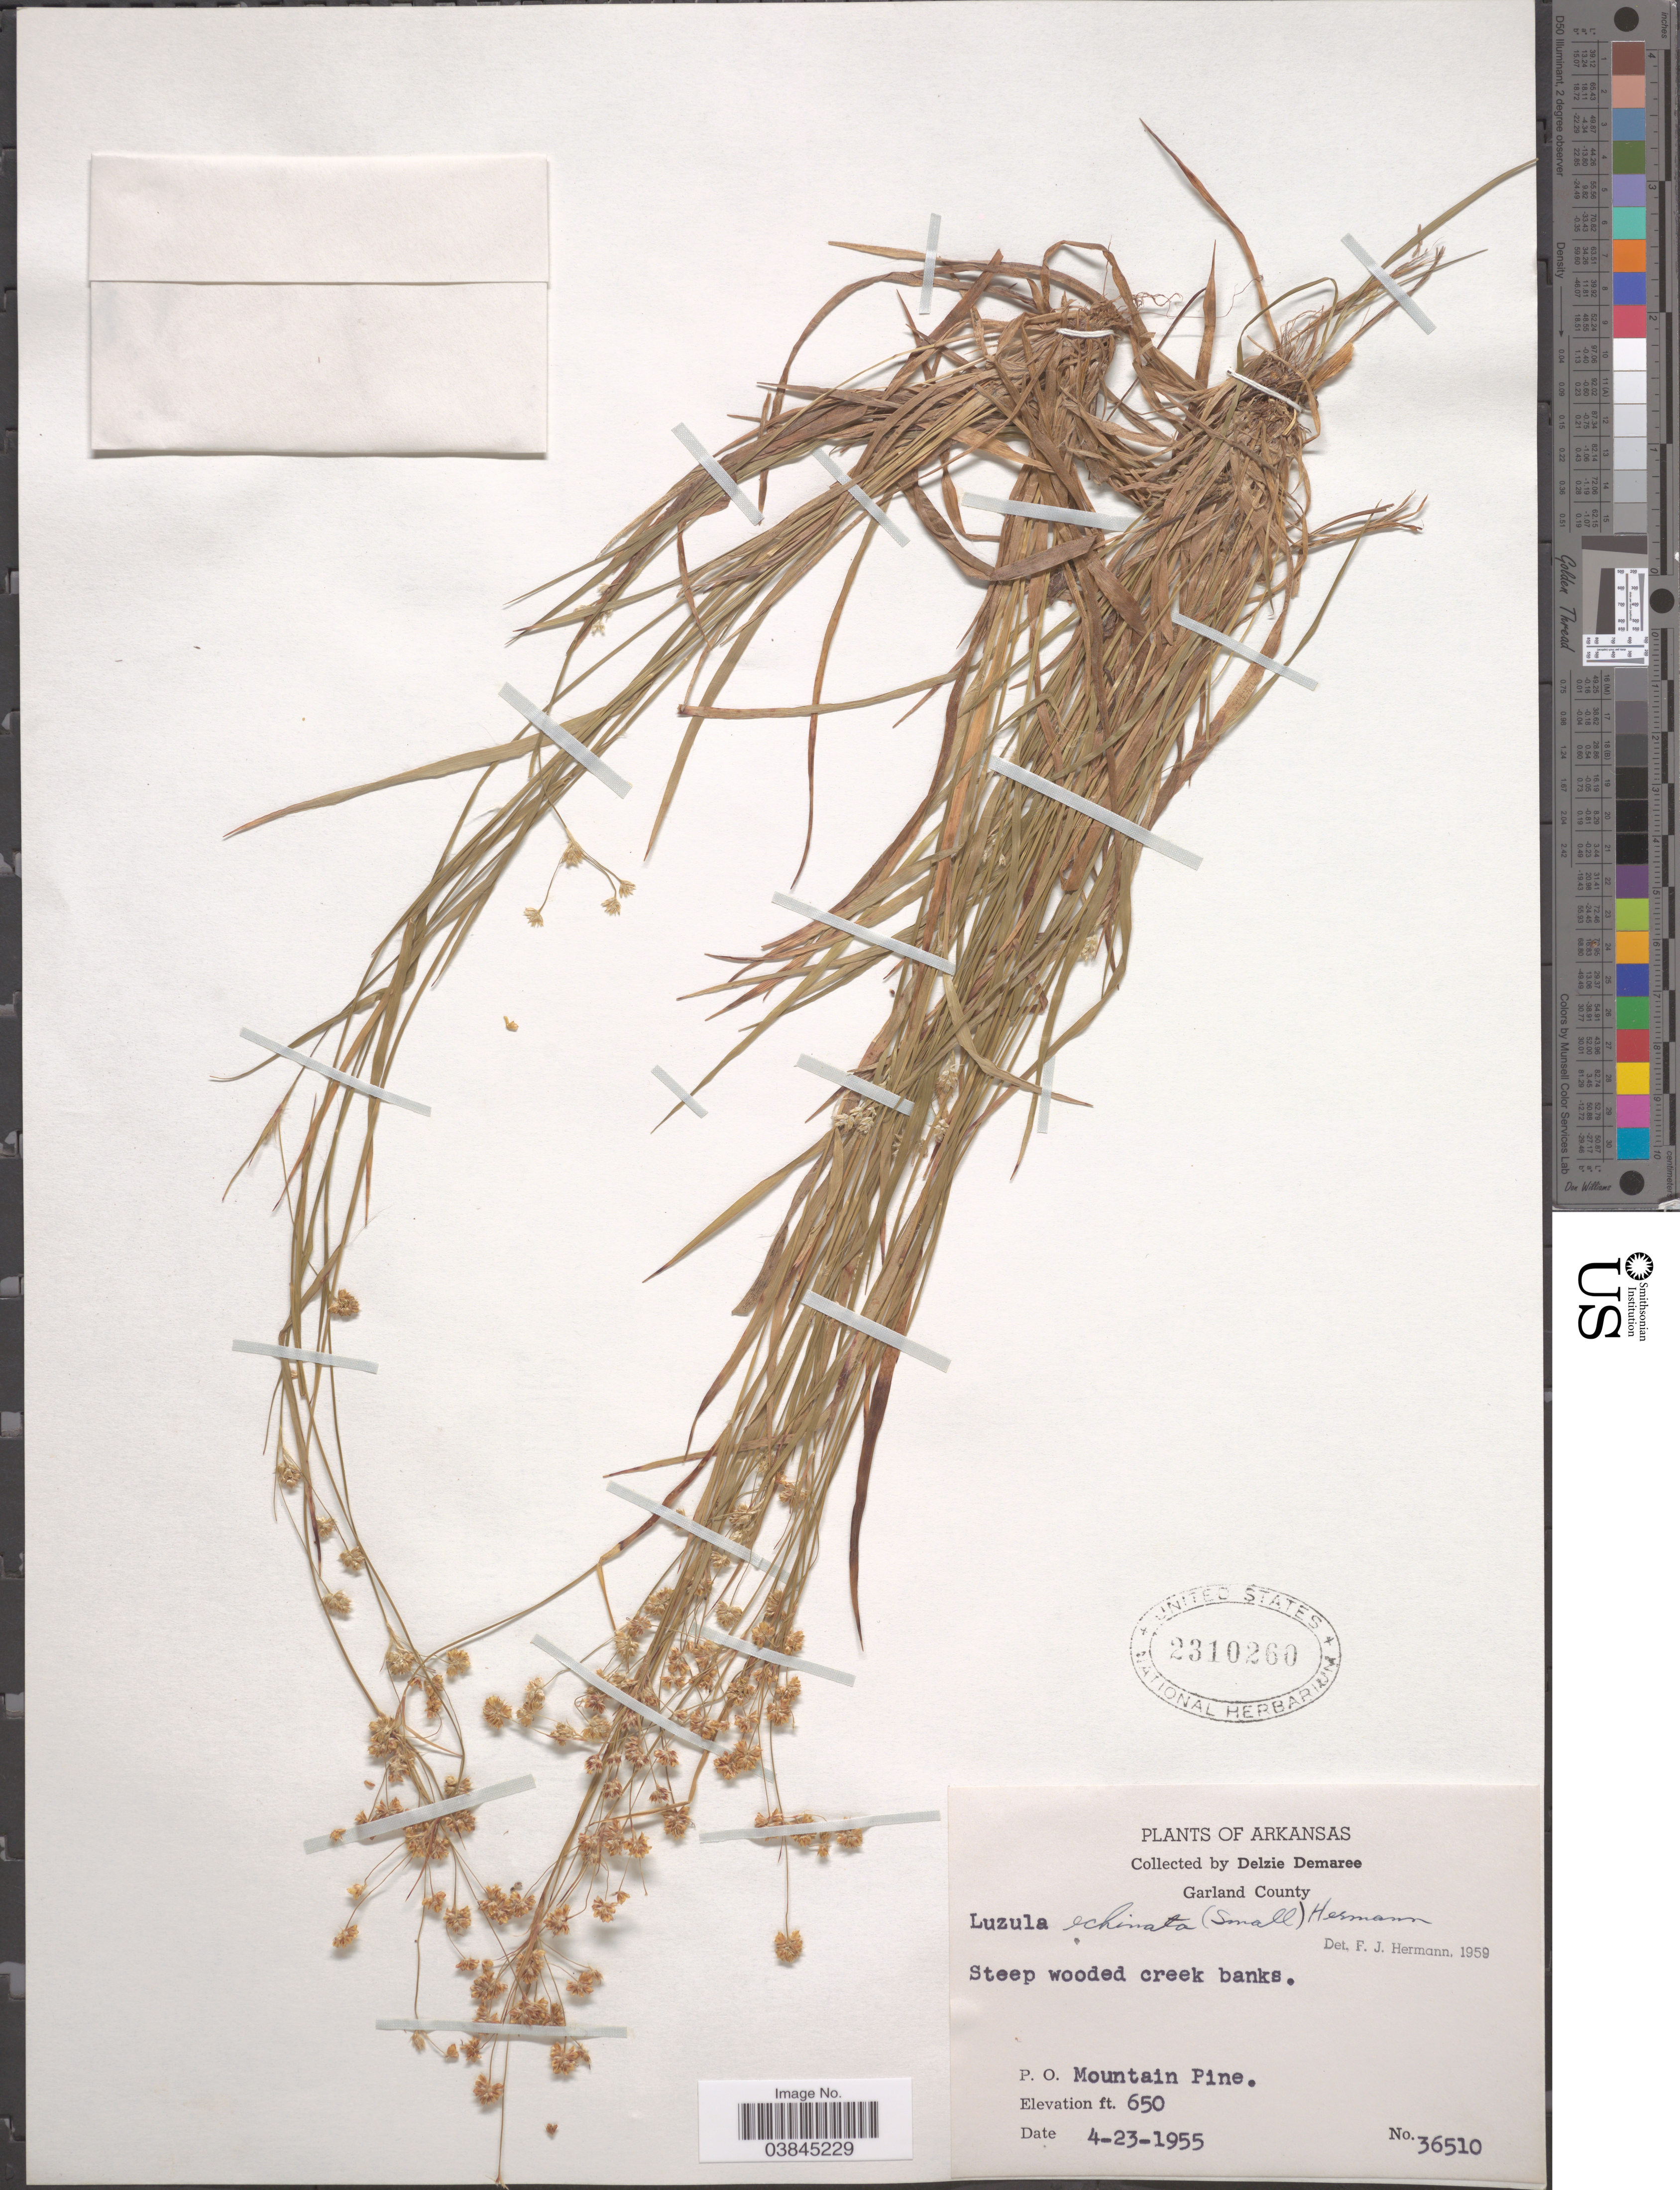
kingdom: Plantae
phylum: Tracheophyta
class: Liliopsida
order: Poales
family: Juncaceae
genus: Luzula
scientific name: Luzula campestris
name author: (L.) DC.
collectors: D. Demaree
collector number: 36510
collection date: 1955-04-23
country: United States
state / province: Arkansas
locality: Garland County. P. O. Mountain Pine.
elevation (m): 198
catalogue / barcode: US 2310260